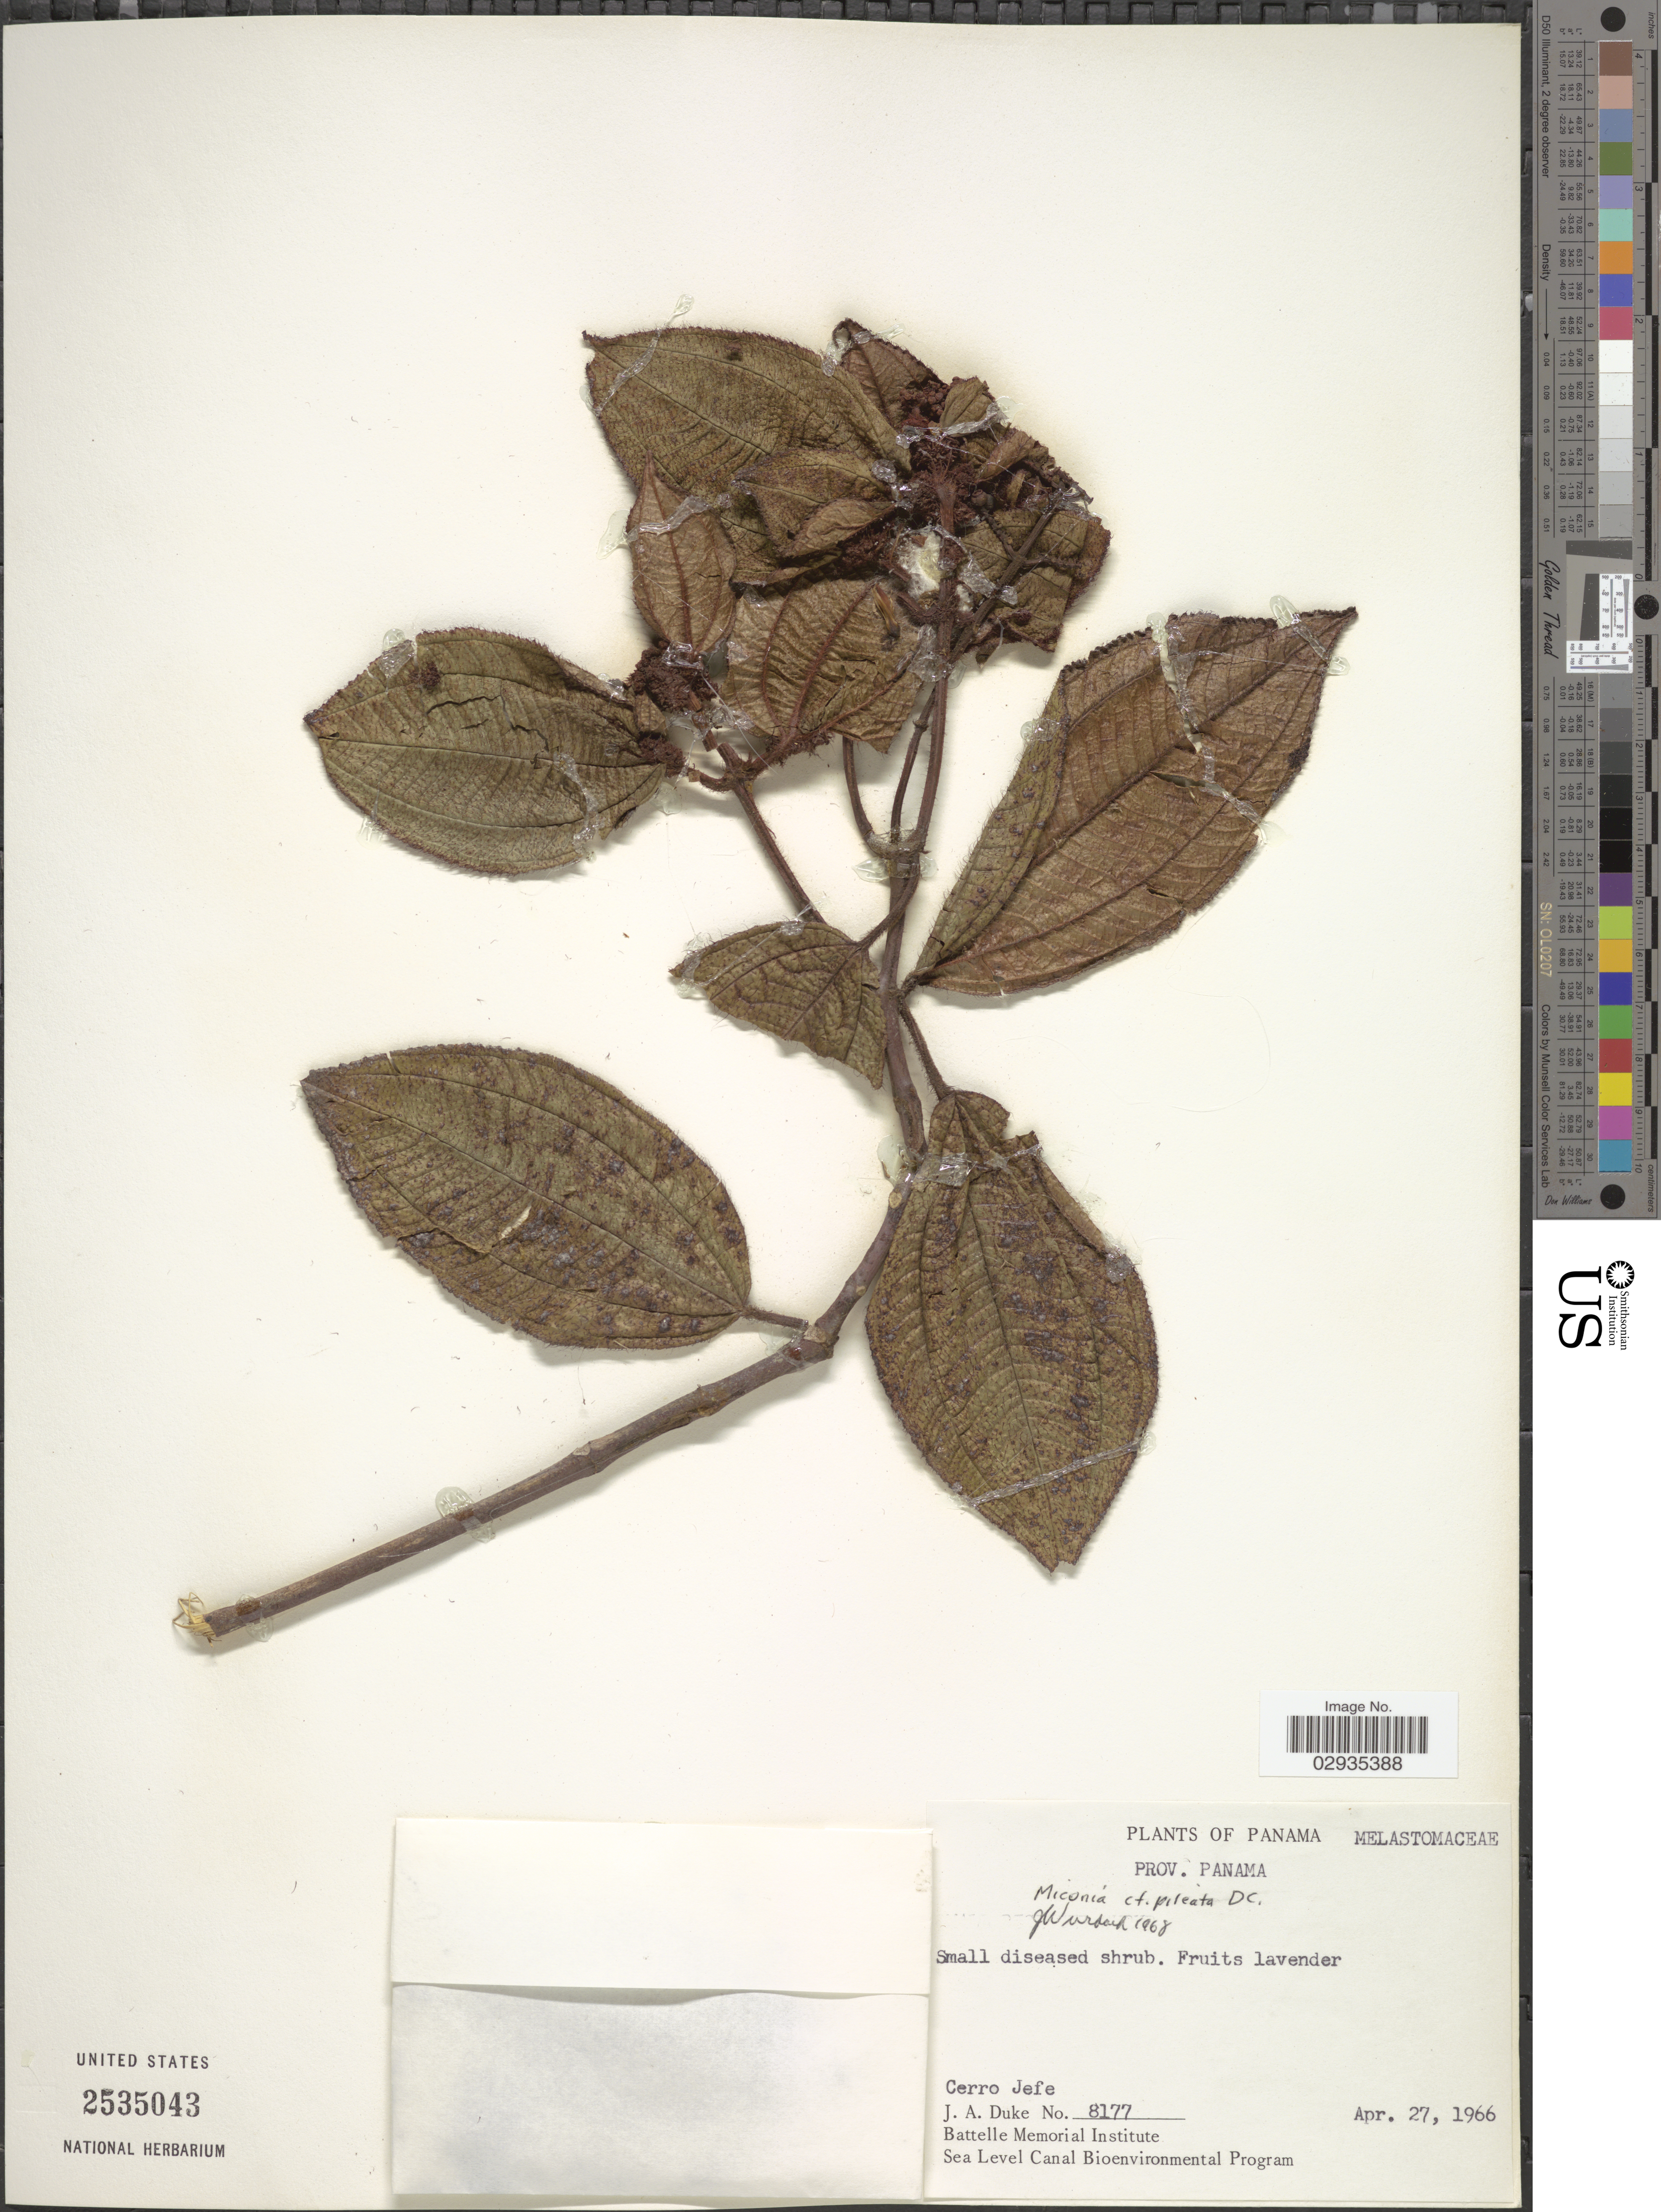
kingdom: Plantae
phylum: Tracheophyta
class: Magnoliopsida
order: Myrtales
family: Melastomataceae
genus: Miconia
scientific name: Miconia pileata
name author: DC.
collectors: J. A. Duke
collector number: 8177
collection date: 1966-04-27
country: Panama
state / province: Panamá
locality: Cerro Jefe.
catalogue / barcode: US 2535043